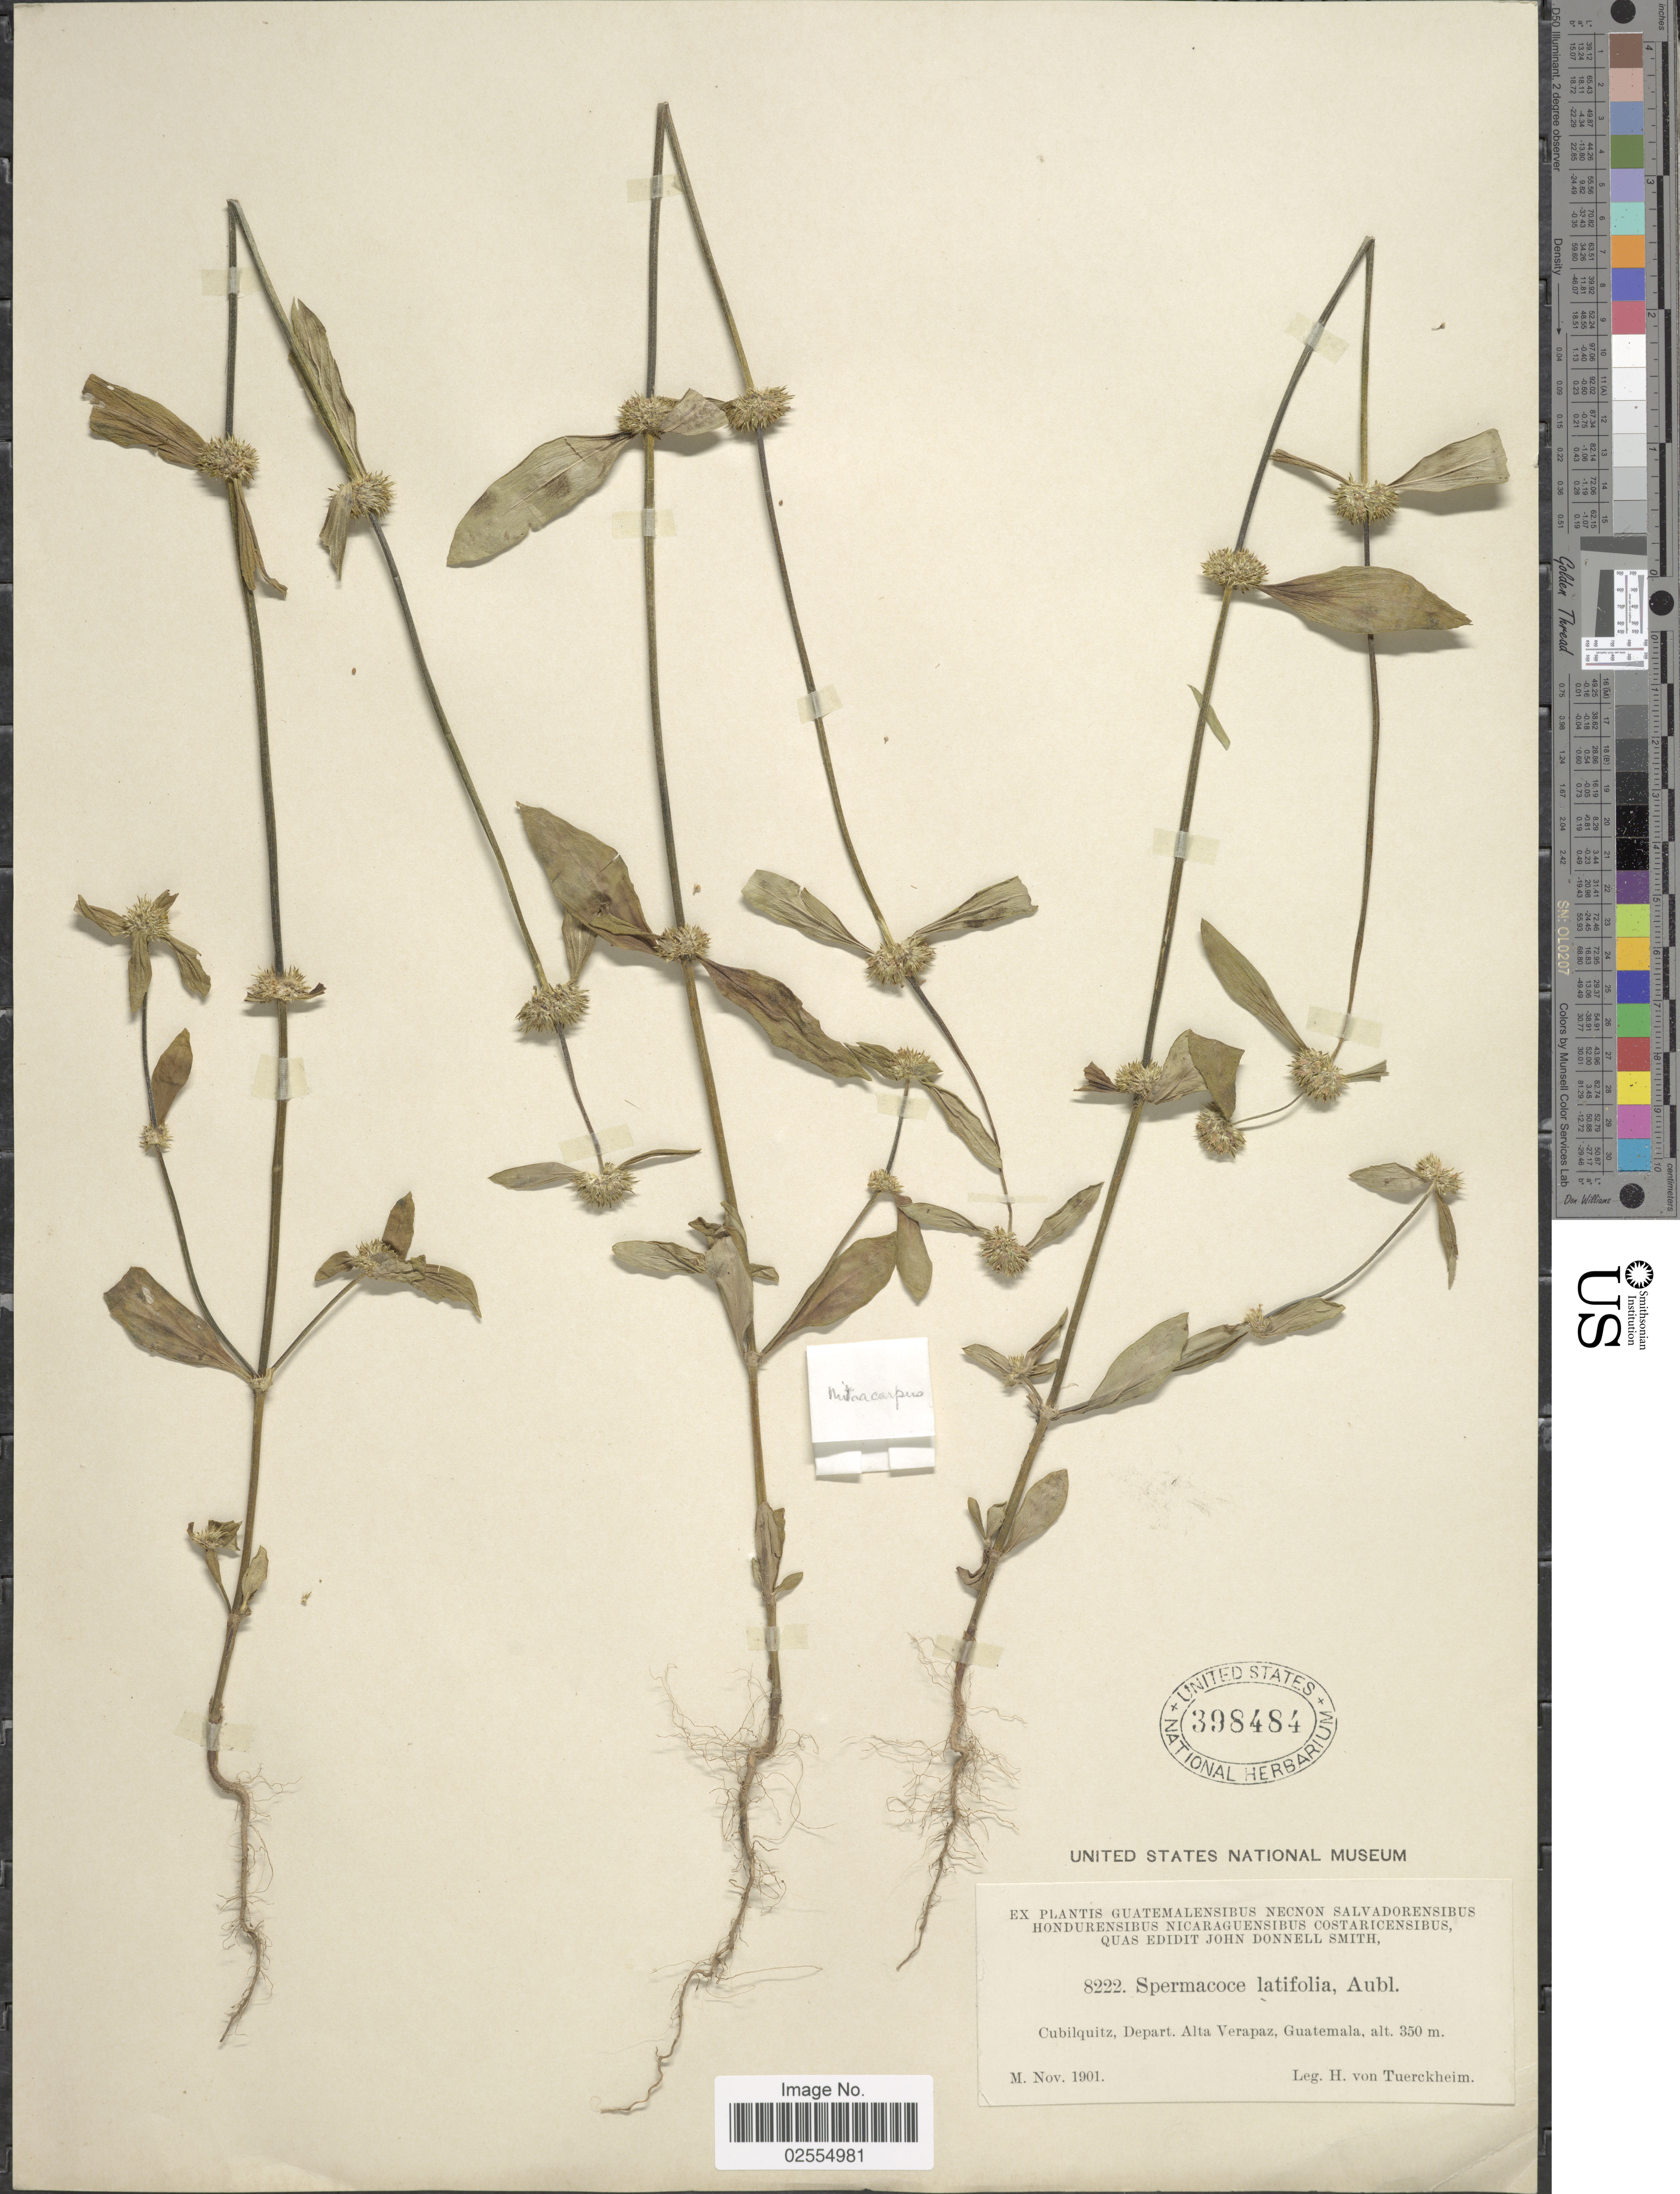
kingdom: Plantae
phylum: Tracheophyta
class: Magnoliopsida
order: Gentianales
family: Rubiaceae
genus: Mitracarpus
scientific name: Mitracarpus sp.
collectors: H. von Türckheim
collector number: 8222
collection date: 1901-11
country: Guatemala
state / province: Alta Verapaz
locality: Cubilquitz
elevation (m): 350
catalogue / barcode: US 398484